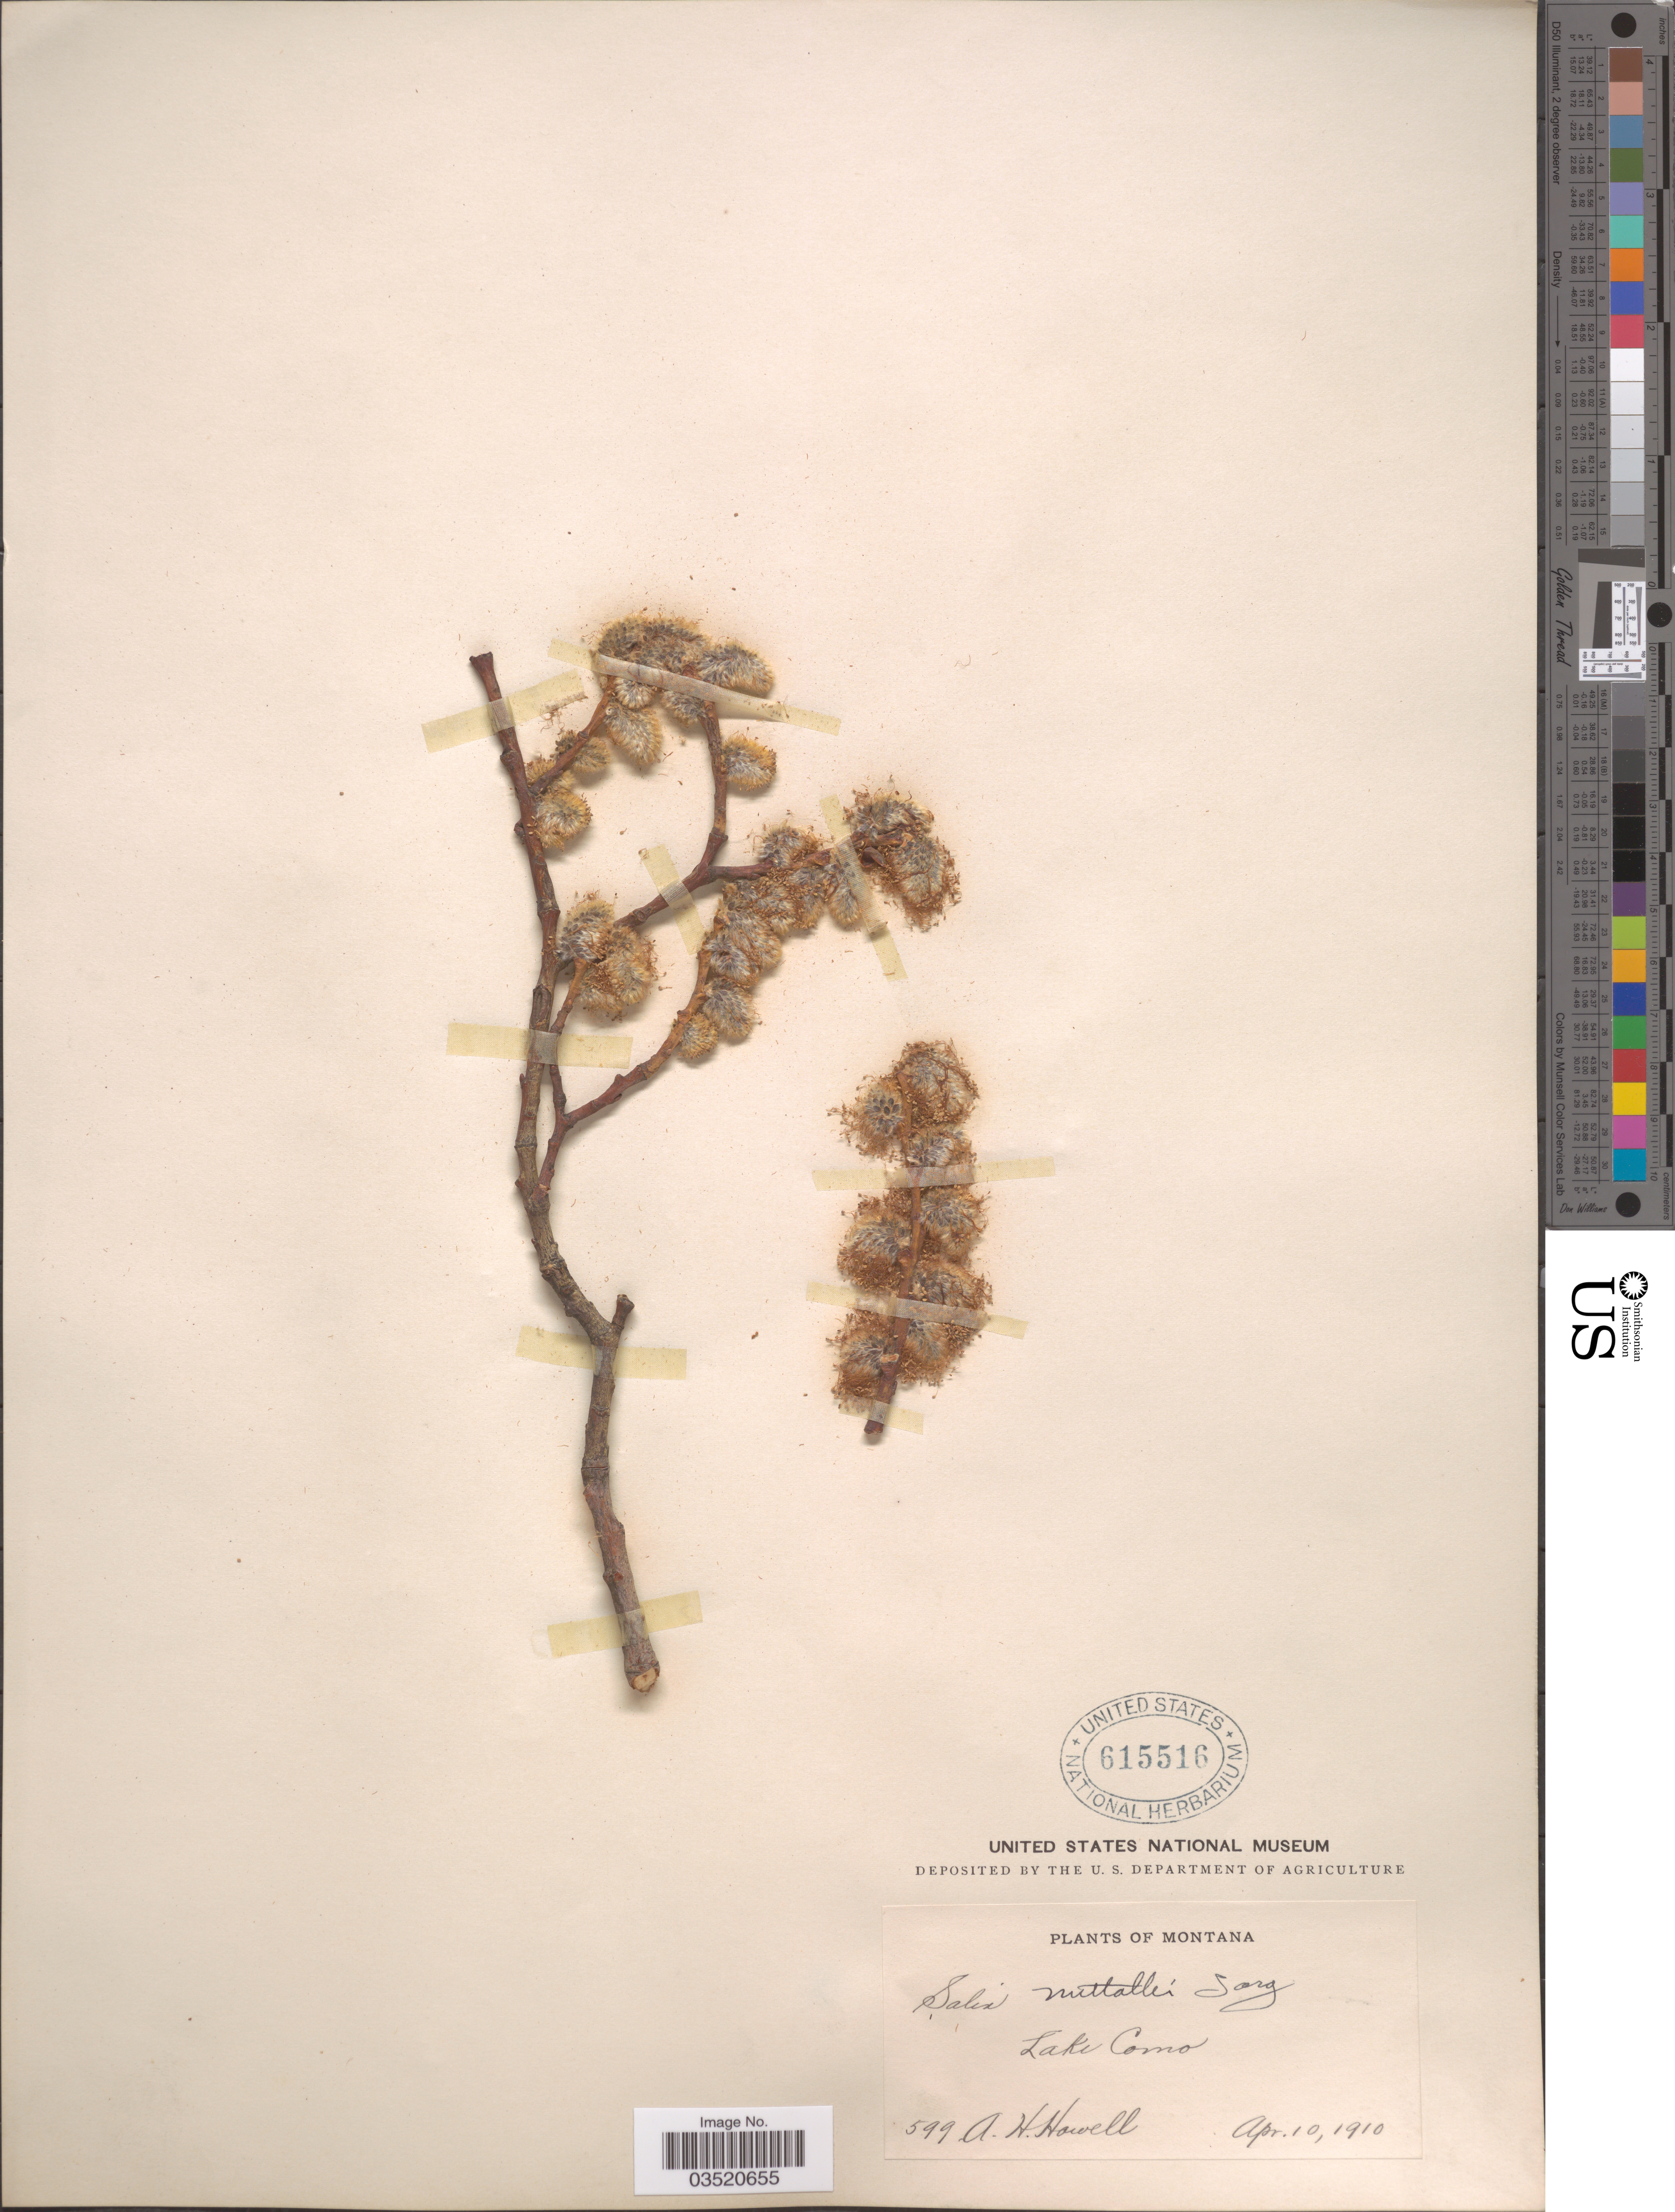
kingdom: Plantae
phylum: Tracheophyta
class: Magnoliopsida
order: Malpighiales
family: Salicaceae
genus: Salix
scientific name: Salix scouleriana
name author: Barratt ex Hook.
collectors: A. Howell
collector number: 599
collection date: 1910-04-10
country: United States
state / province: Montana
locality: Lake Como.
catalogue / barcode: US 615516